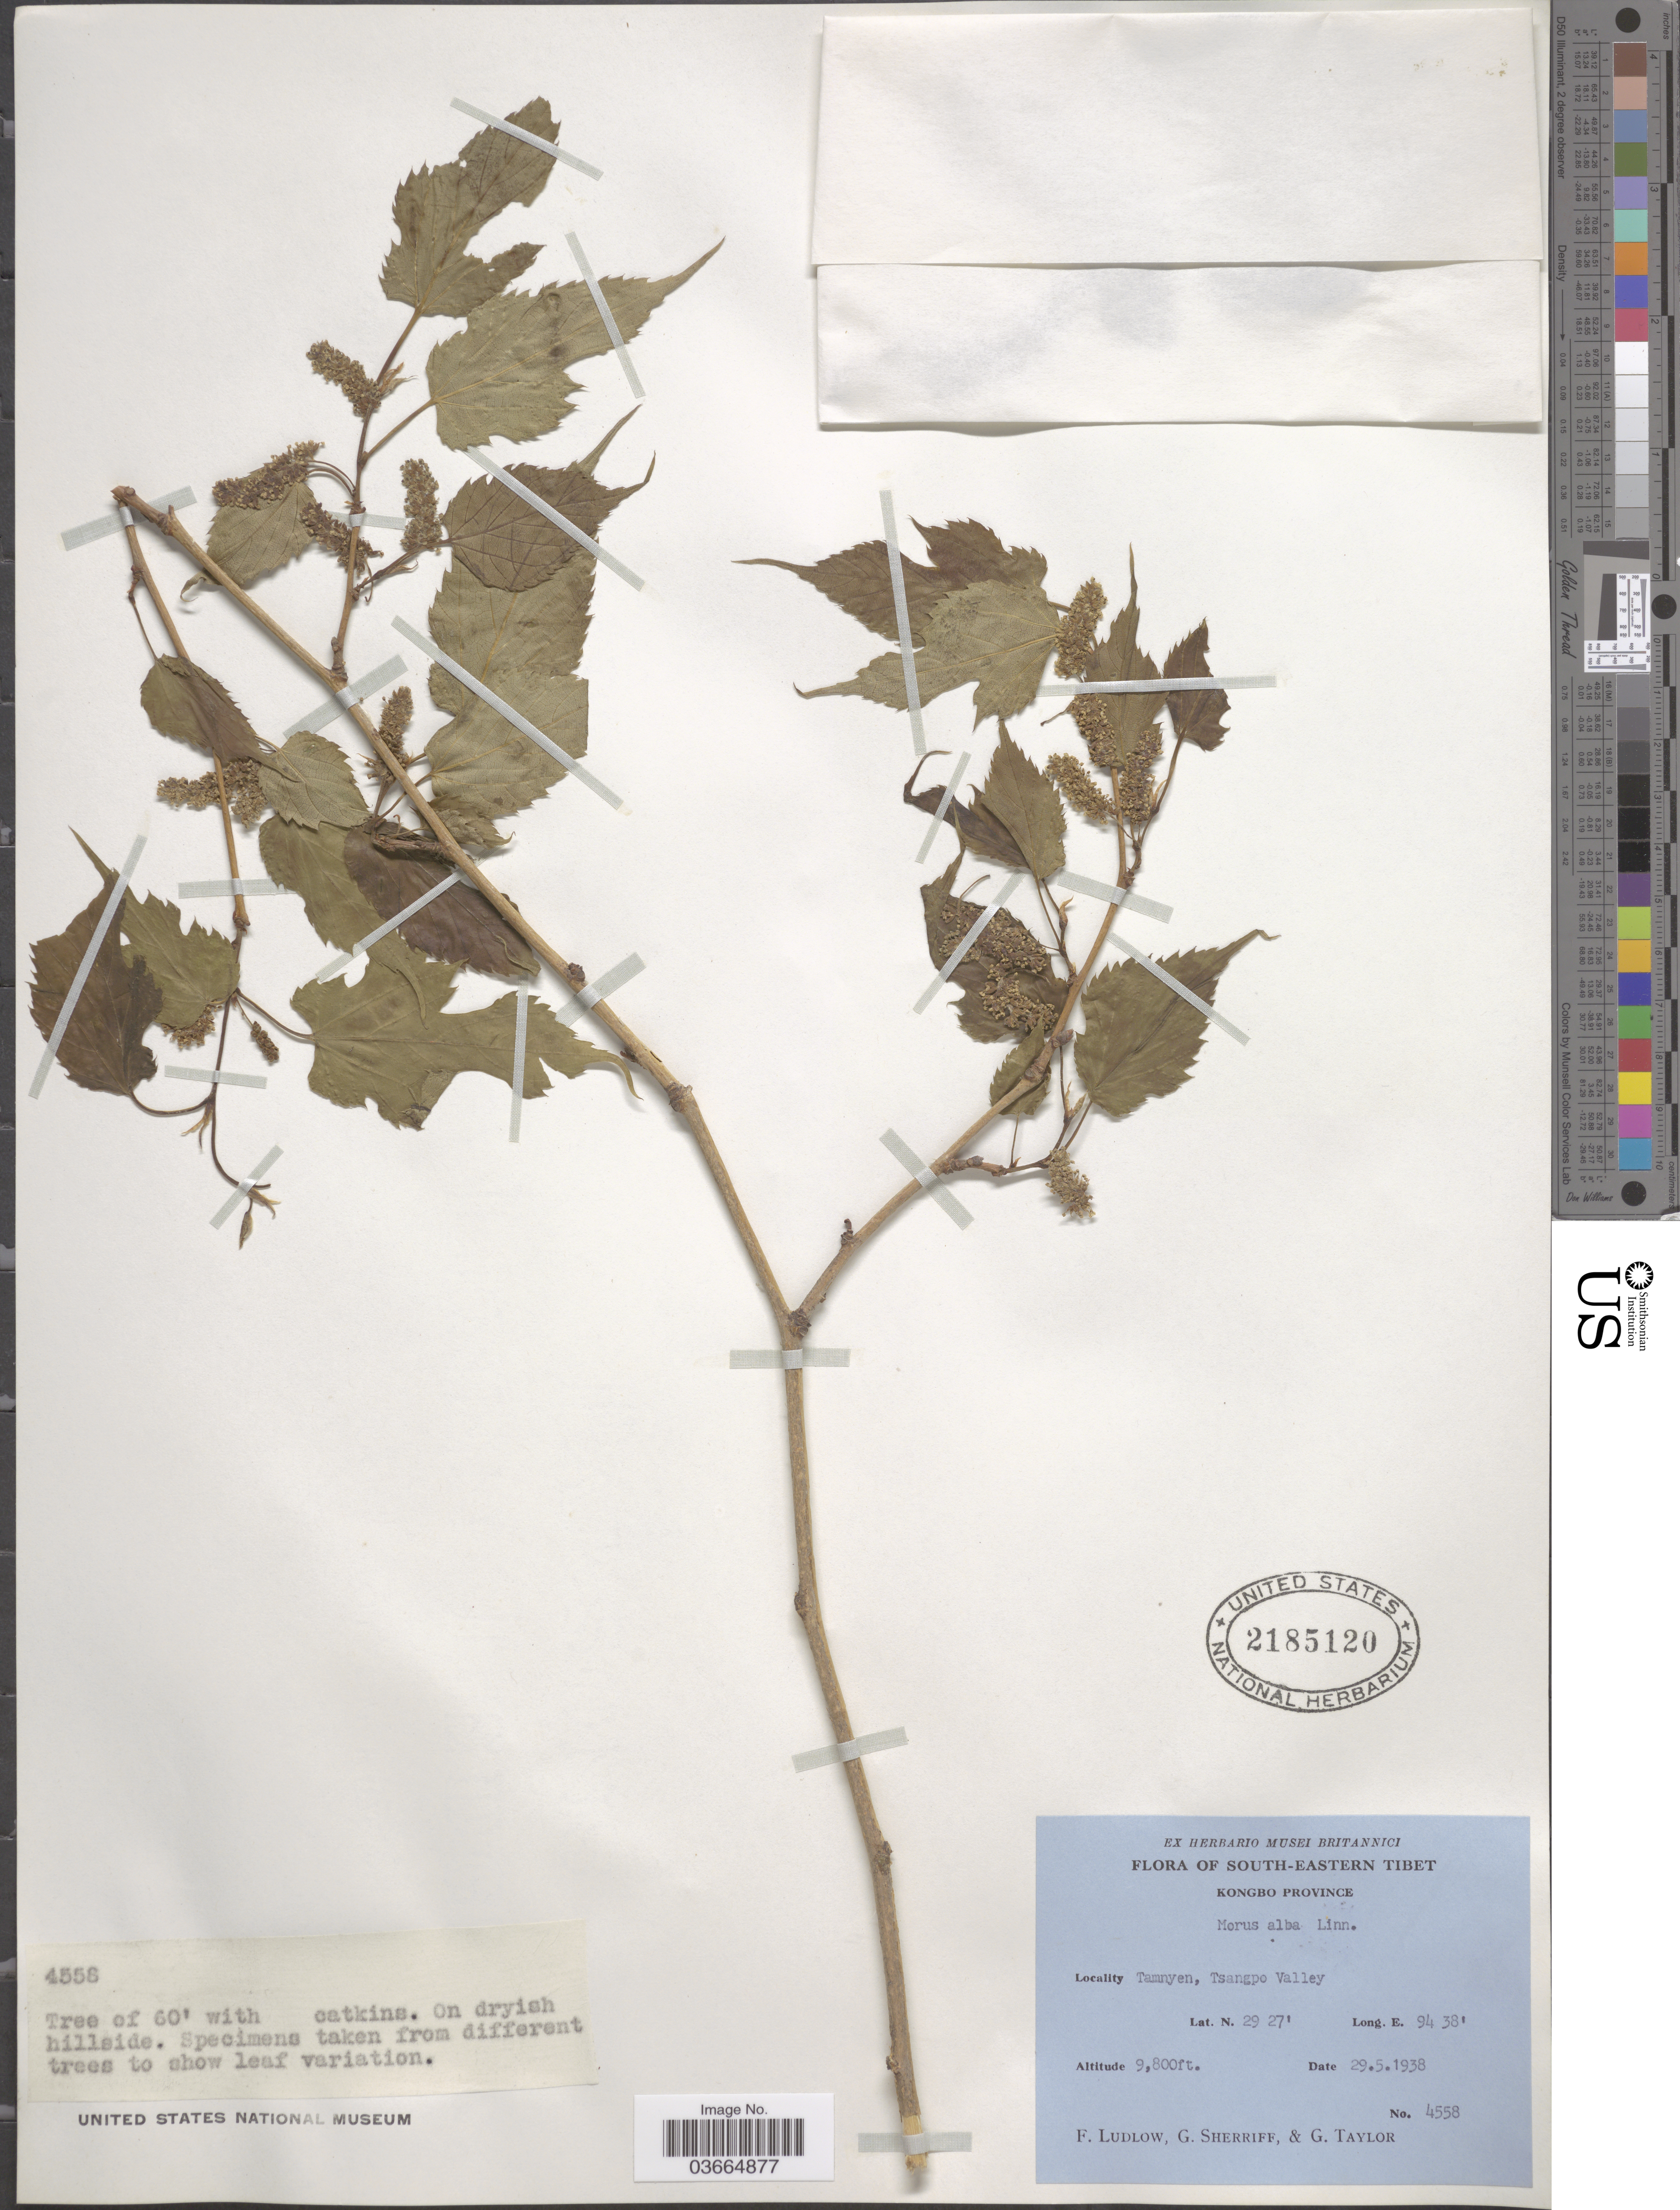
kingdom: Plantae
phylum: Tracheophyta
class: Magnoliopsida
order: Rosales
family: Moraceae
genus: Morus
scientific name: Morus alba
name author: L.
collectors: F. Ludlow, G. Sherriff & G. Taylor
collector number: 4558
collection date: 1938-05-29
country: China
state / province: Xizang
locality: South-Eastern Tibet. Kongbo Province. Tamnyen, Tsangpo Valley.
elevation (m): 2987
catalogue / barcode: US 2185120